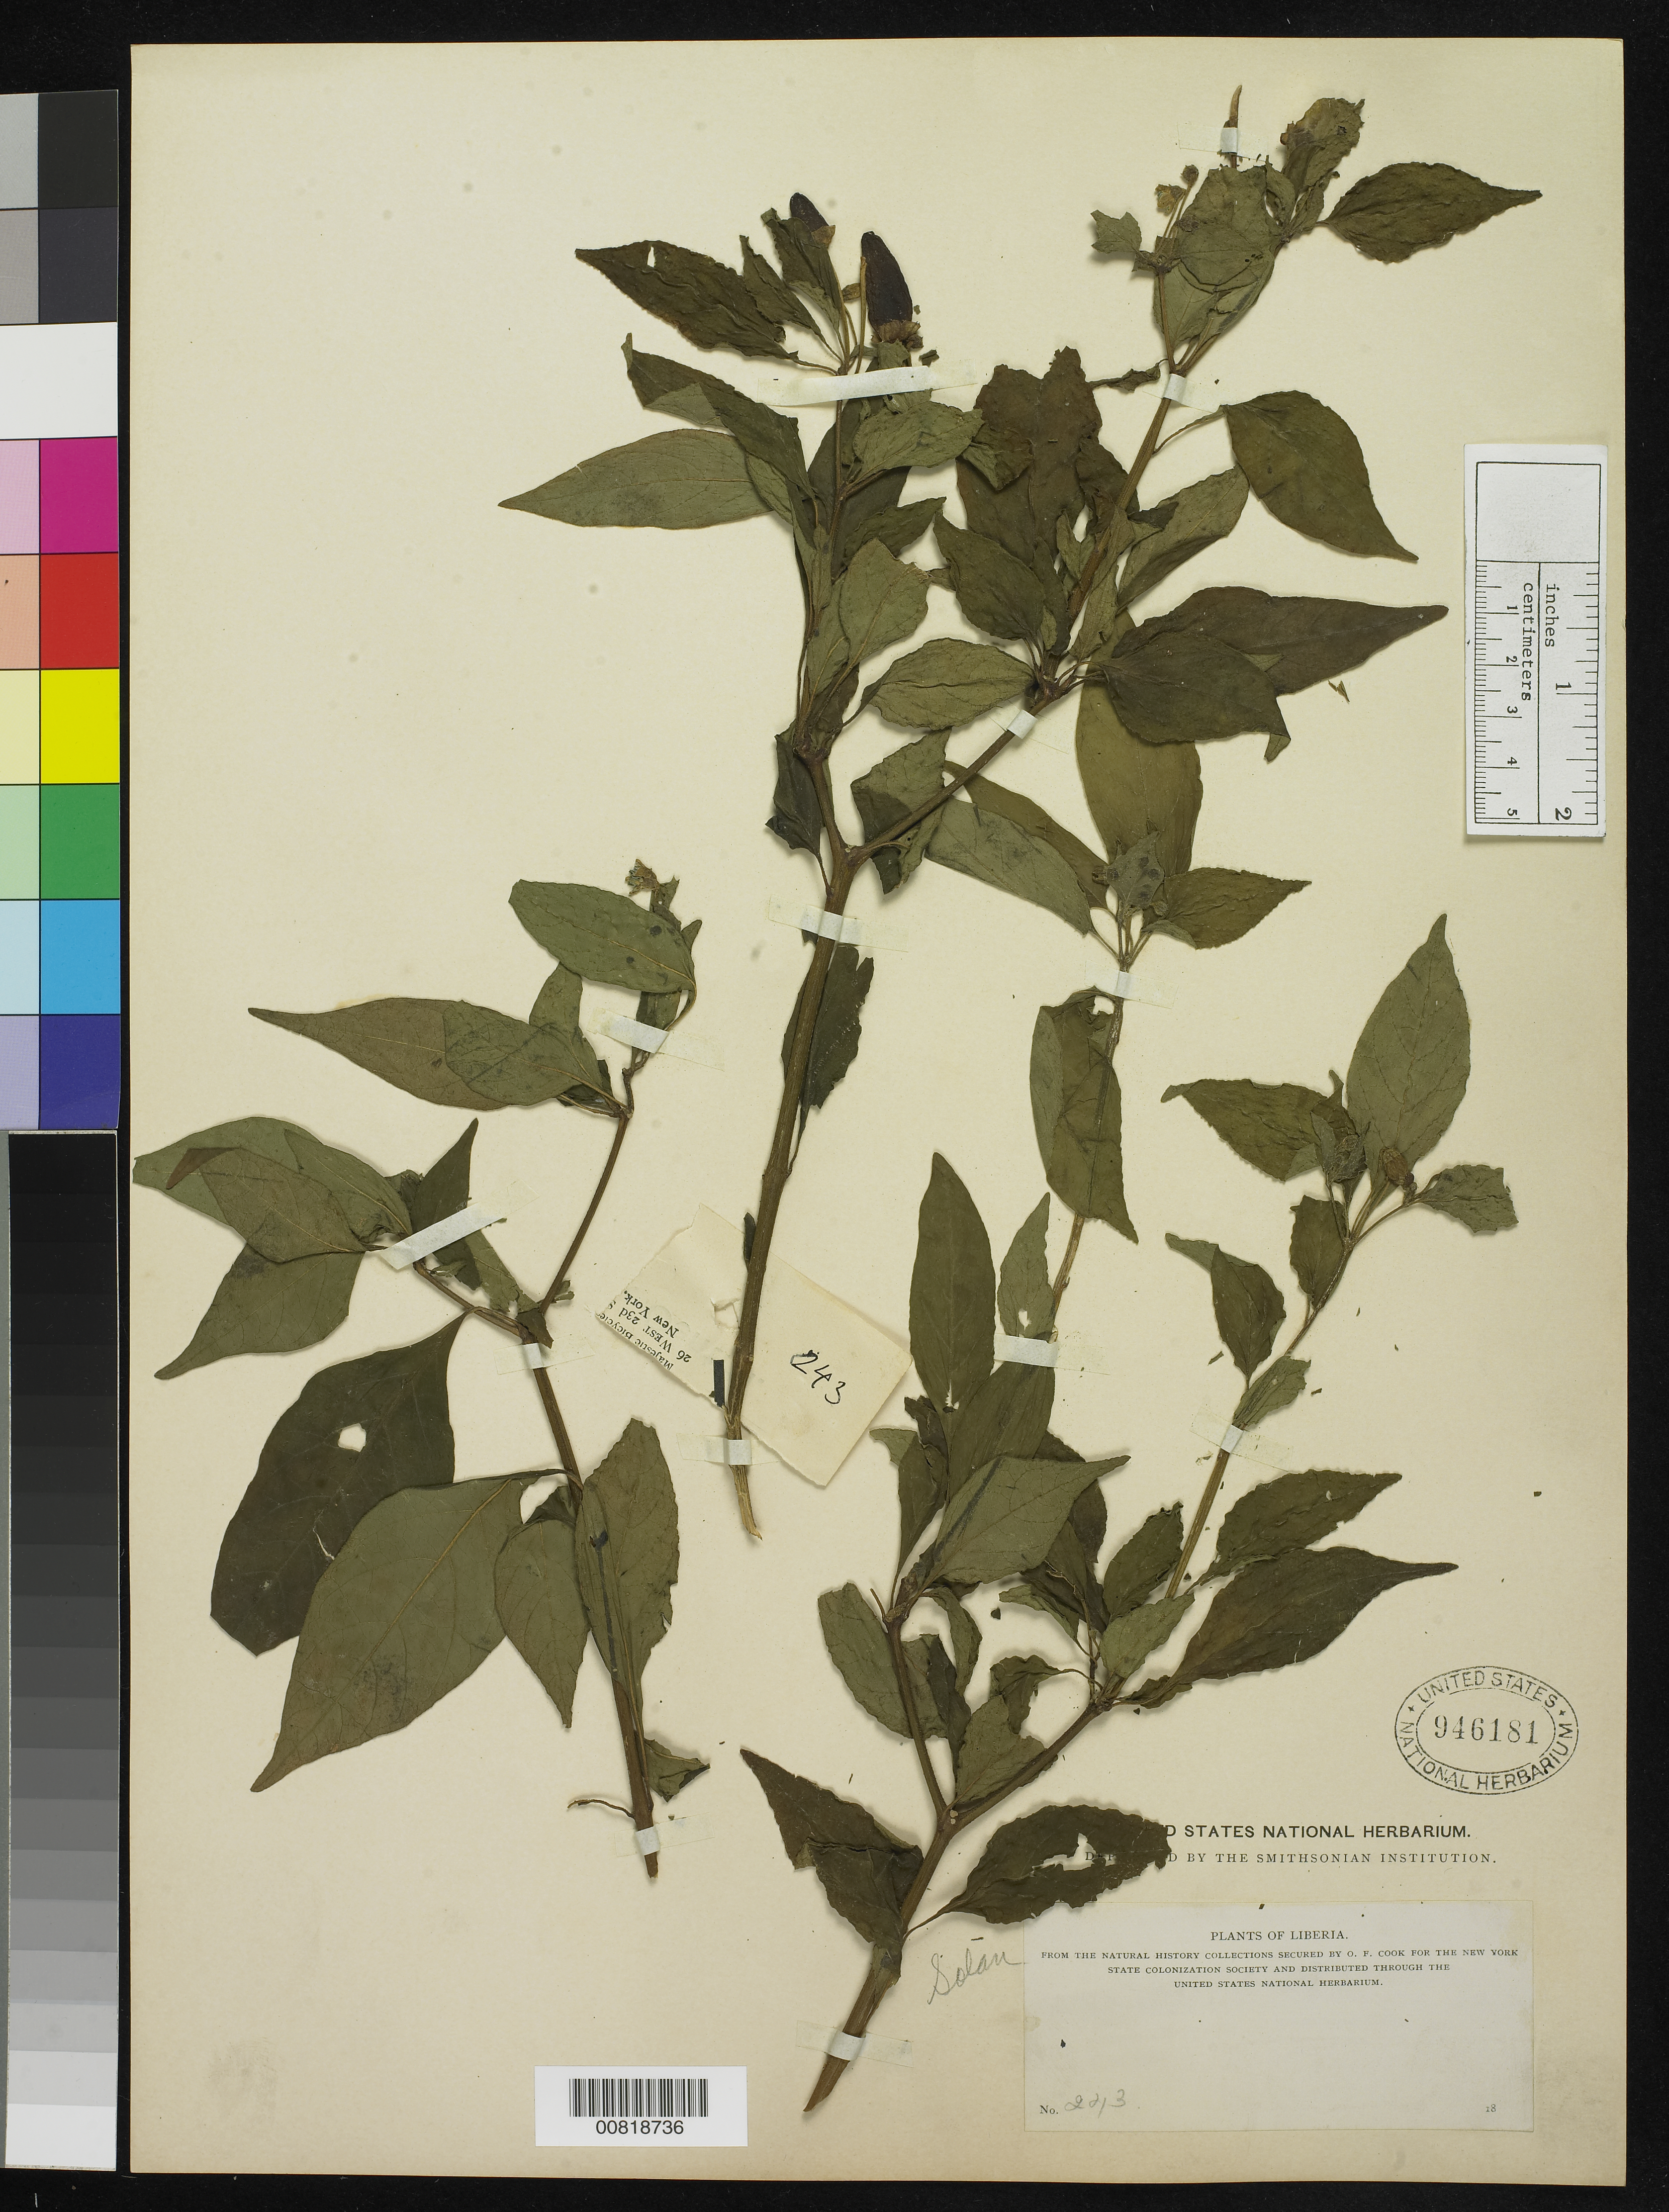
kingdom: Plantae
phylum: Tracheophyta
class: Magnoliopsida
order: Solanales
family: Solanaceae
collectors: O. F. Cook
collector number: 243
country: Liberia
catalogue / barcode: US 946181